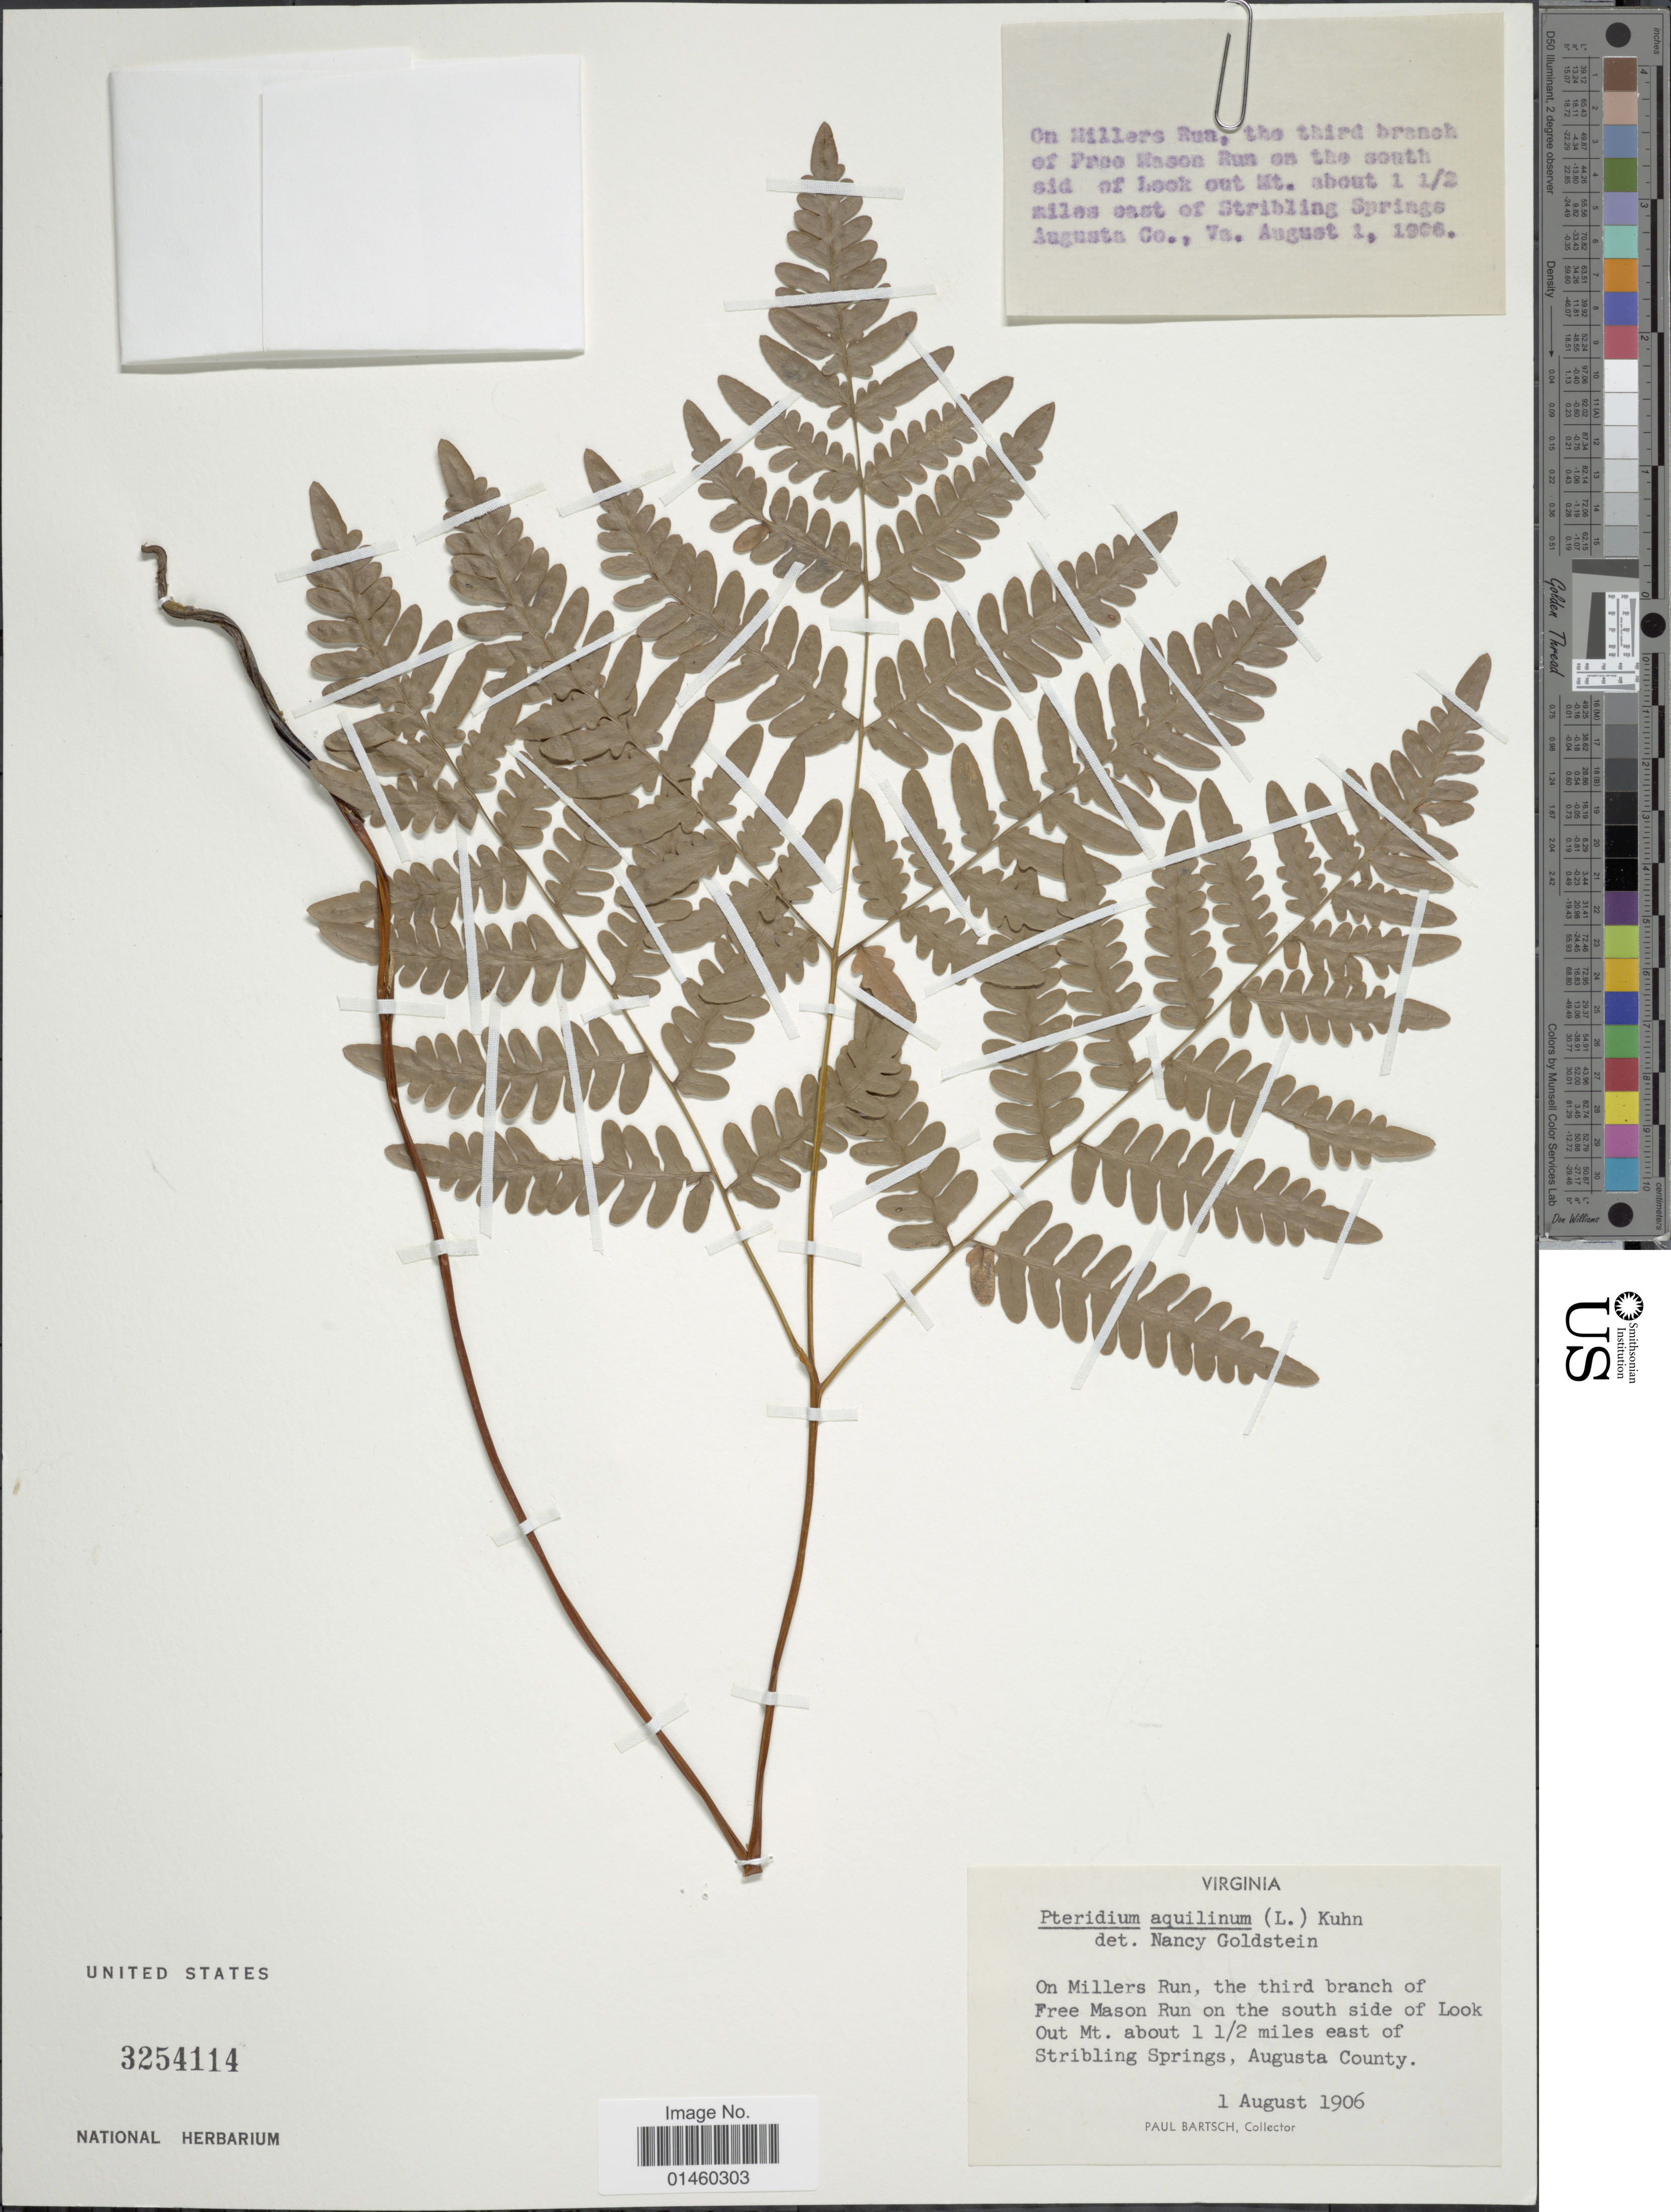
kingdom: Plantae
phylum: Tracheophyta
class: Polypodiopsida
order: Polypodiales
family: Dennstaedtiaceae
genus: Pteridium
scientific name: Pteridium aquilinum var. latiusculum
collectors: P. Bartsch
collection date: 1906-08-01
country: United States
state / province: Virginia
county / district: Augusta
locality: On Millers Run, the third branch of Free Mason Run on the south side of Look Out Mt. about 1 ½ miles east of Stribling Springs, Augusta County.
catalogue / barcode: US 3254114